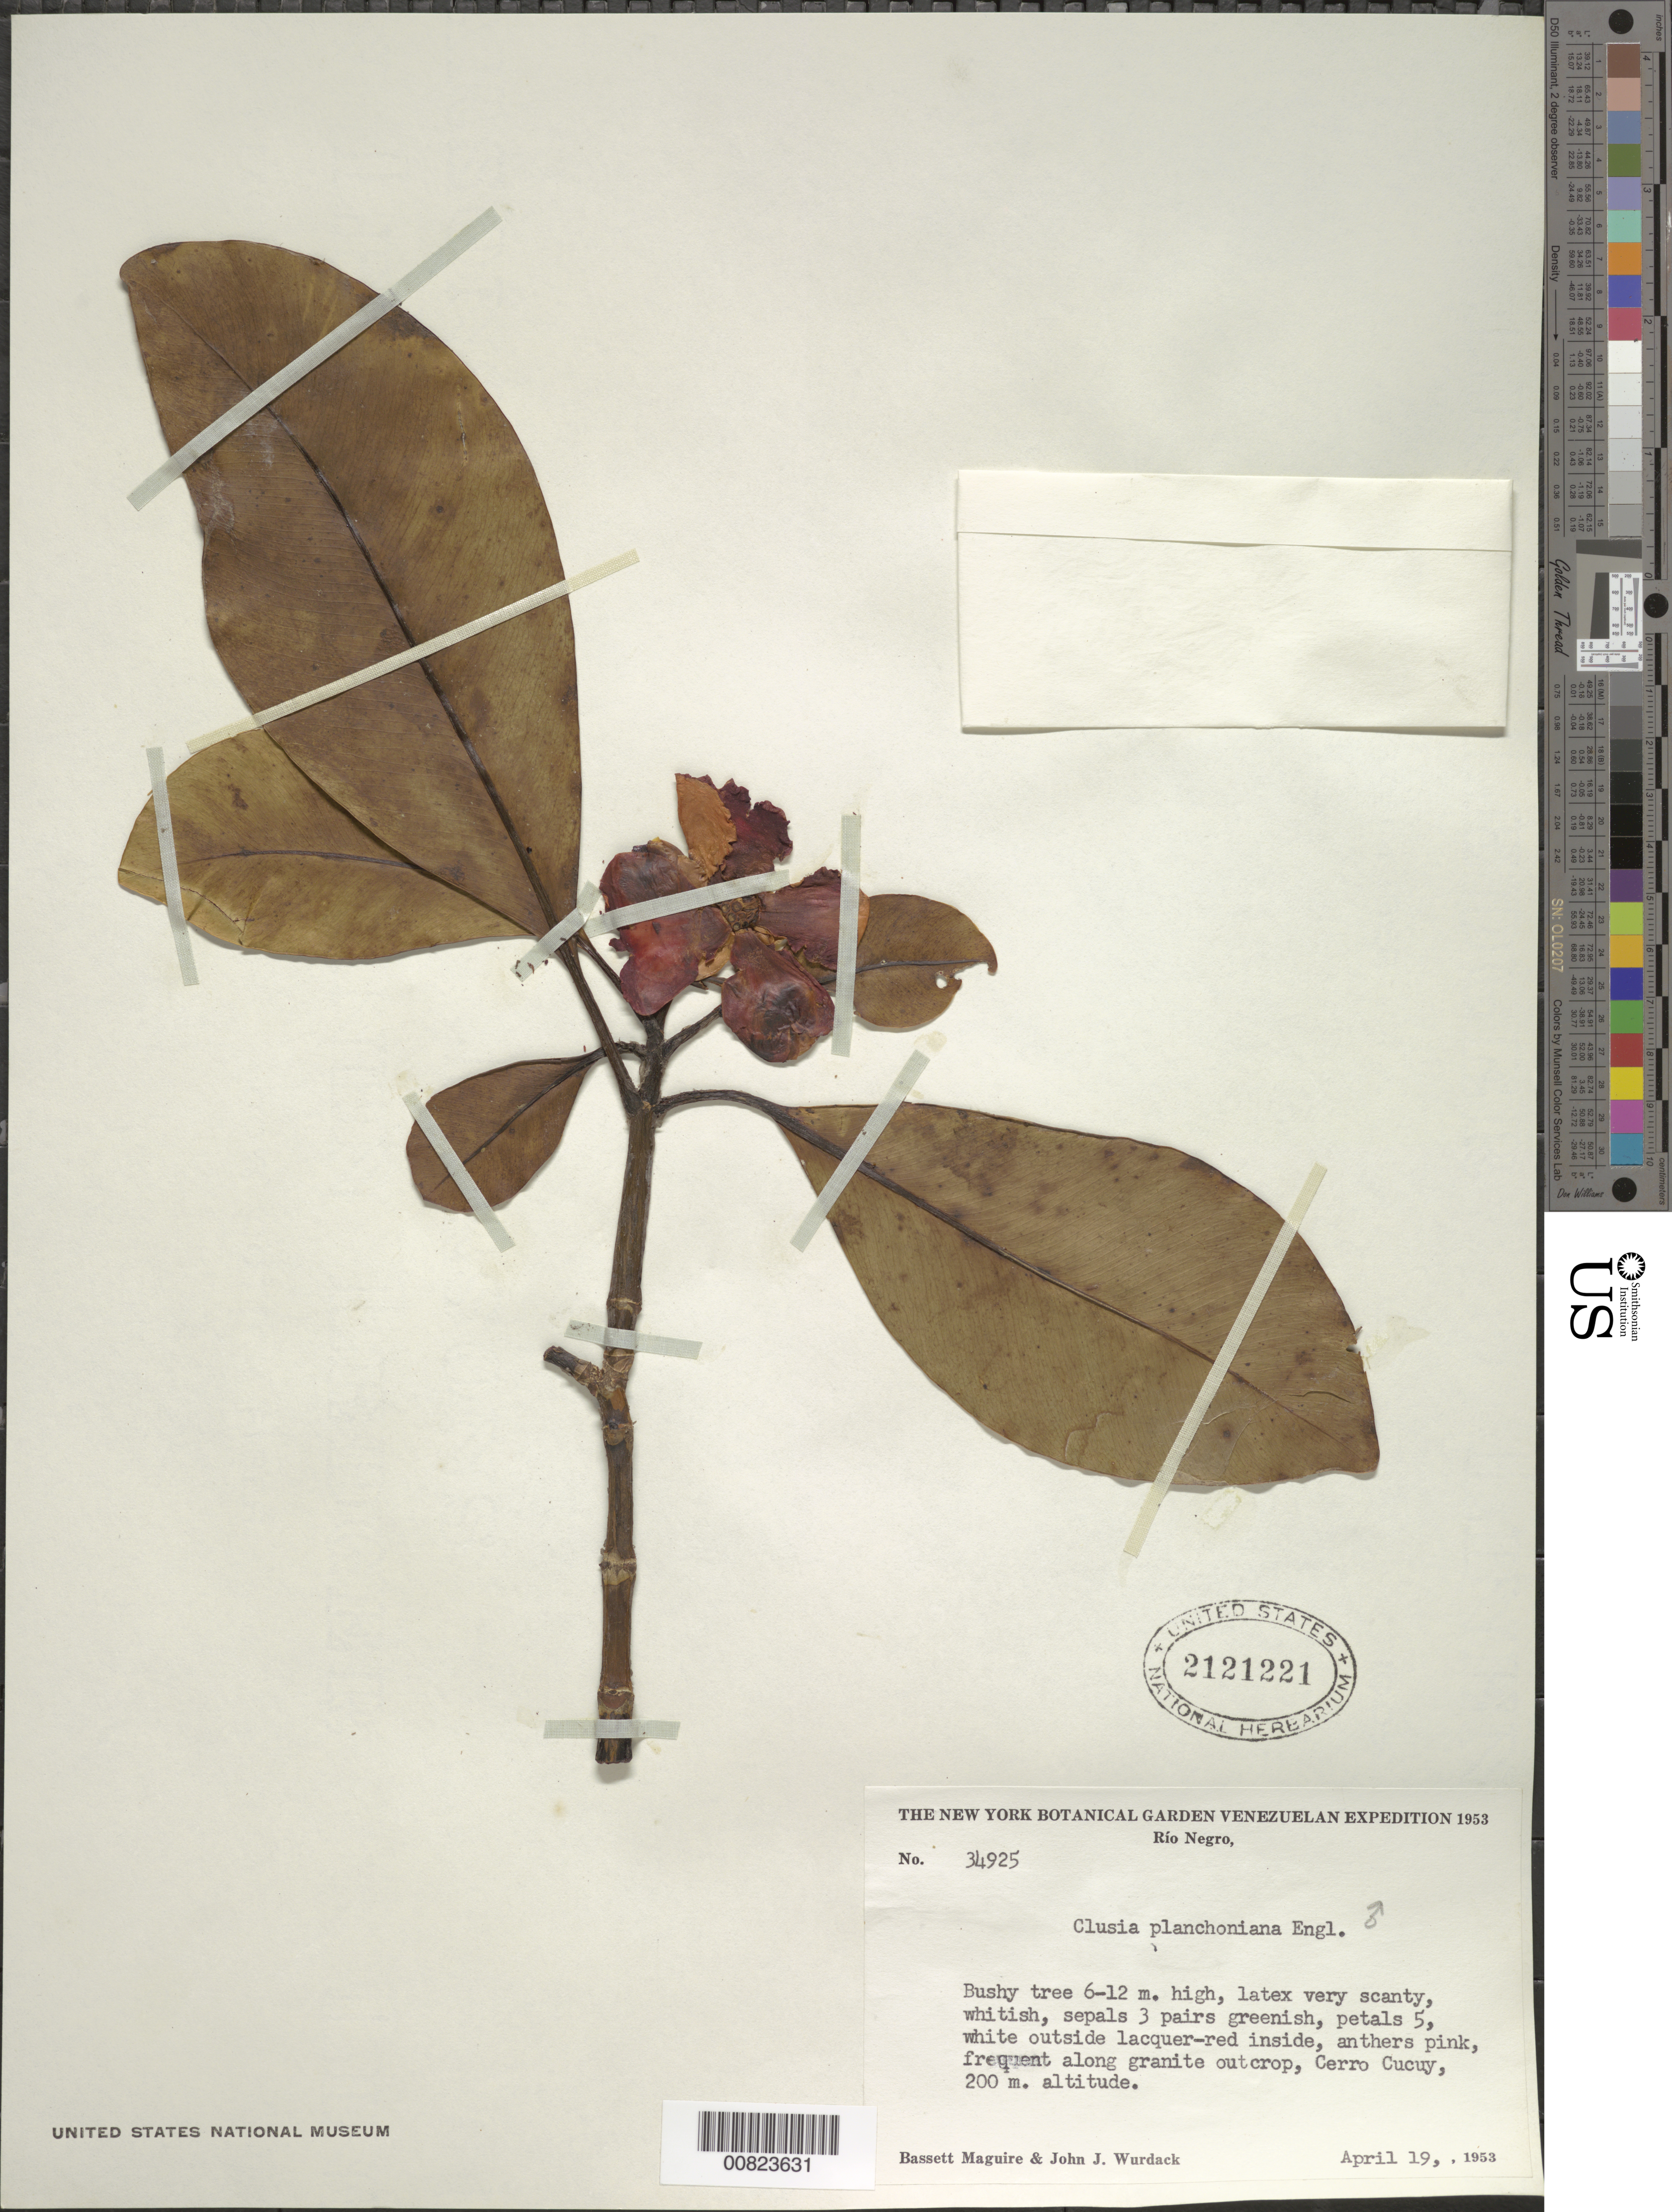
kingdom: Plantae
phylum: Tracheophyta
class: Magnoliopsida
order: Malpighiales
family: Clusiaceae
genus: Clusia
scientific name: Clusia planchoniana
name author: Engl.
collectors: B. Maguire & J. J. Wurdack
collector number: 34925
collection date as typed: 19-Apr-53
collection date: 1953-04-19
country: Venezuela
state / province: Amazonas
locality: Río Negro, Piedra Cucuy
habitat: Granite outcrop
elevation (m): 200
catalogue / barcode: US 2121221